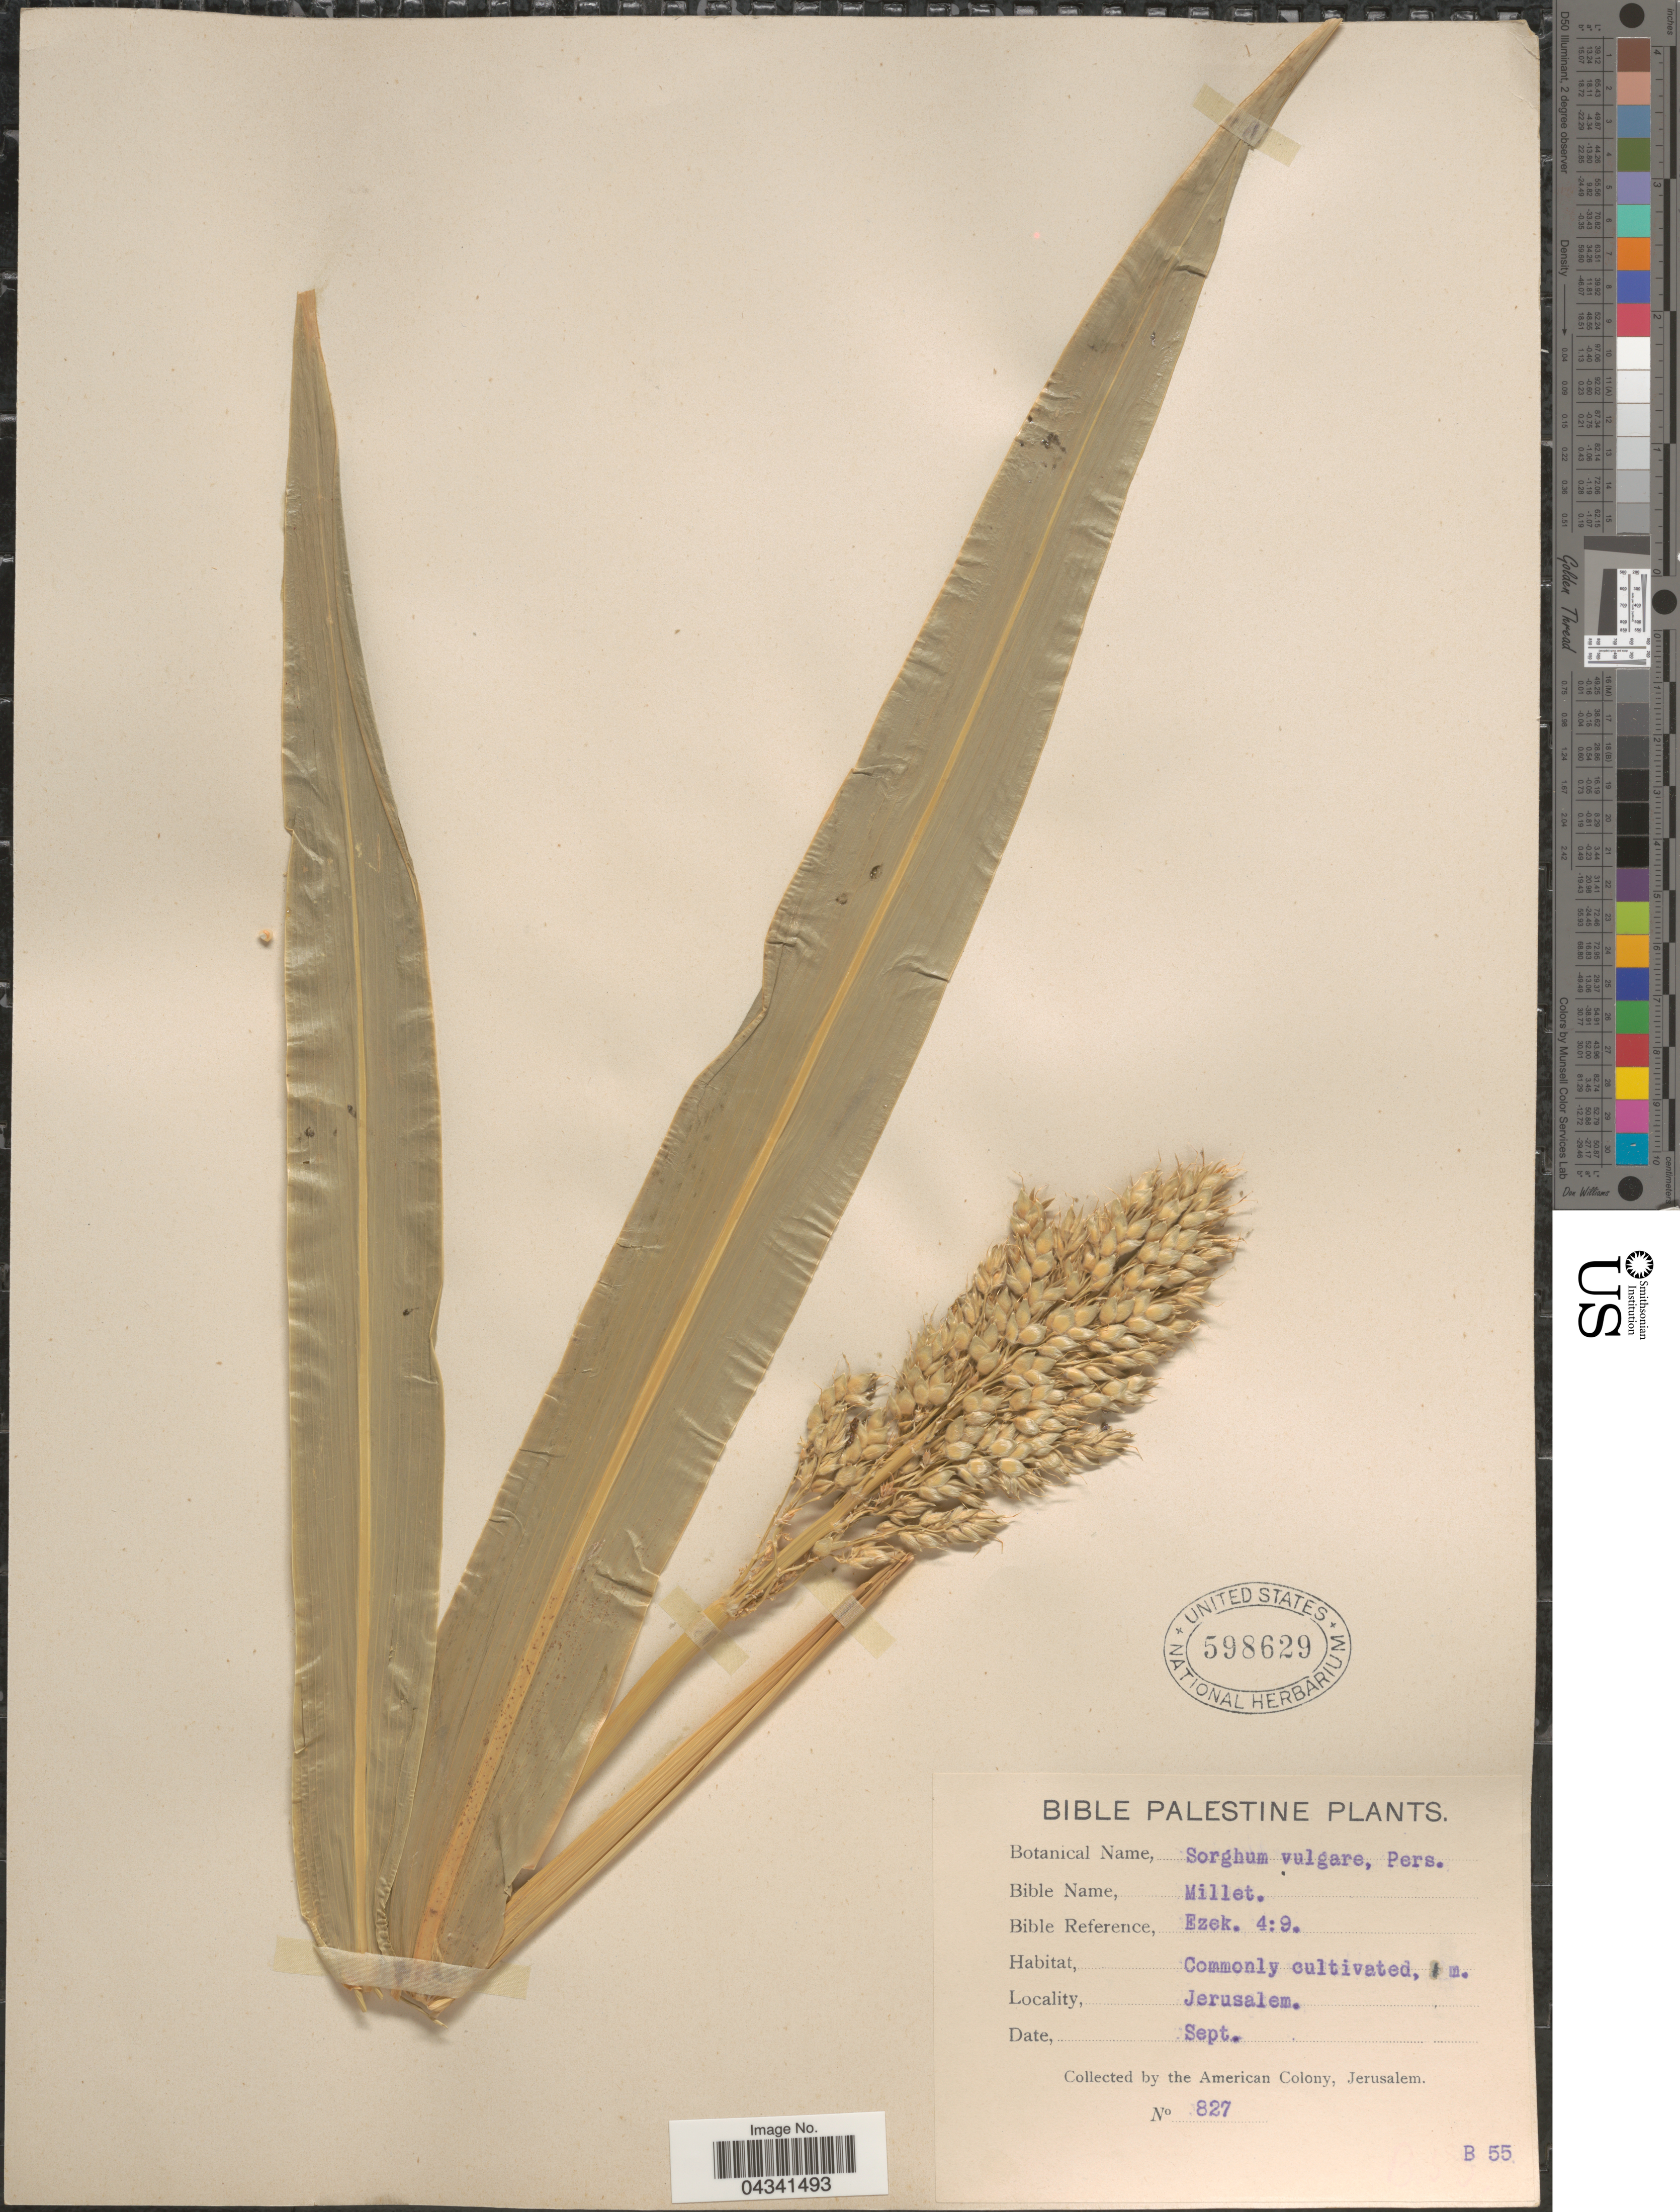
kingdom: Plantae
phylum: Tracheophyta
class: Liliopsida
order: Poales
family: Poaceae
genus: Sorghum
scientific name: Sorghum bicolor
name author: (L.) Moench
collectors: American Colony, Jerusalem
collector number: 827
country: Israel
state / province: Jerusalem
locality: Bible Palestine. Jerusalem.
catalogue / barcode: US 598629